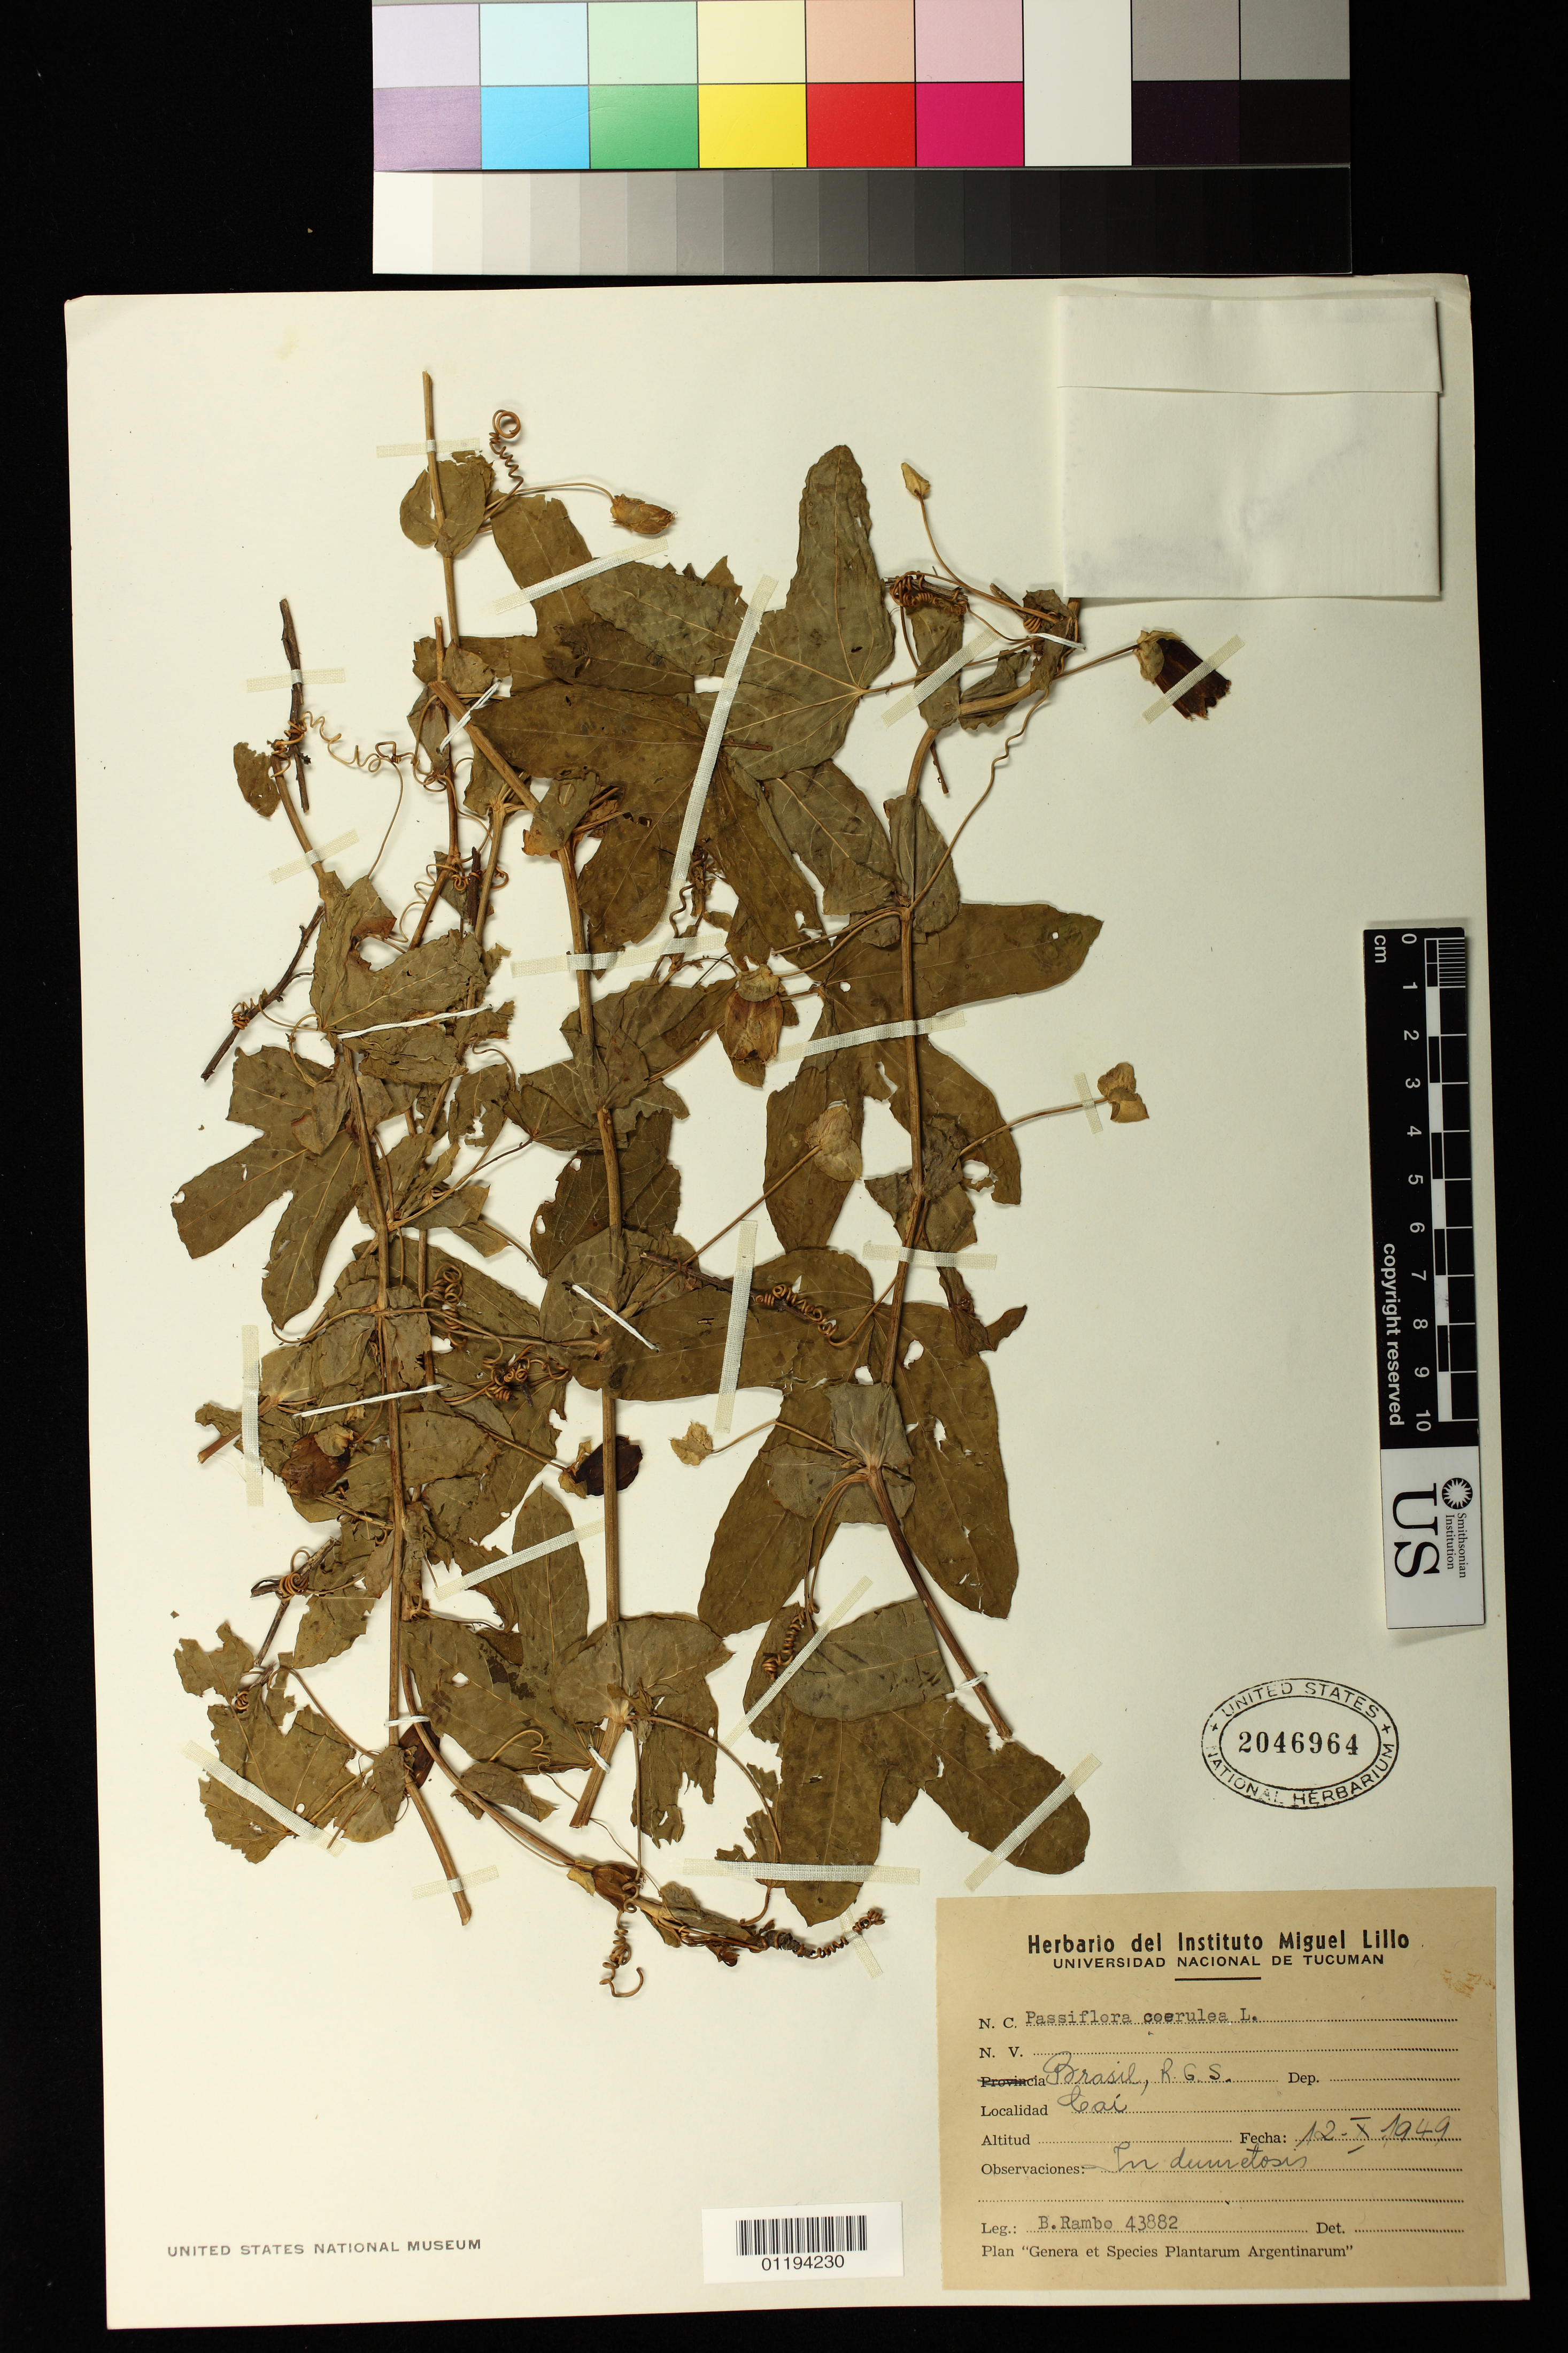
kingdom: Plantae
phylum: Tracheophyta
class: Magnoliopsida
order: Malpighiales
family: Passifloraceae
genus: Passiflora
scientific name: Passiflora caerulea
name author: L.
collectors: B. Rambo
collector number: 43882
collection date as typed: Oct 12 1949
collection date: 1949-10-12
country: Brazil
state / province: Rio Grande do Sul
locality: Cai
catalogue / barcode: US 2046964